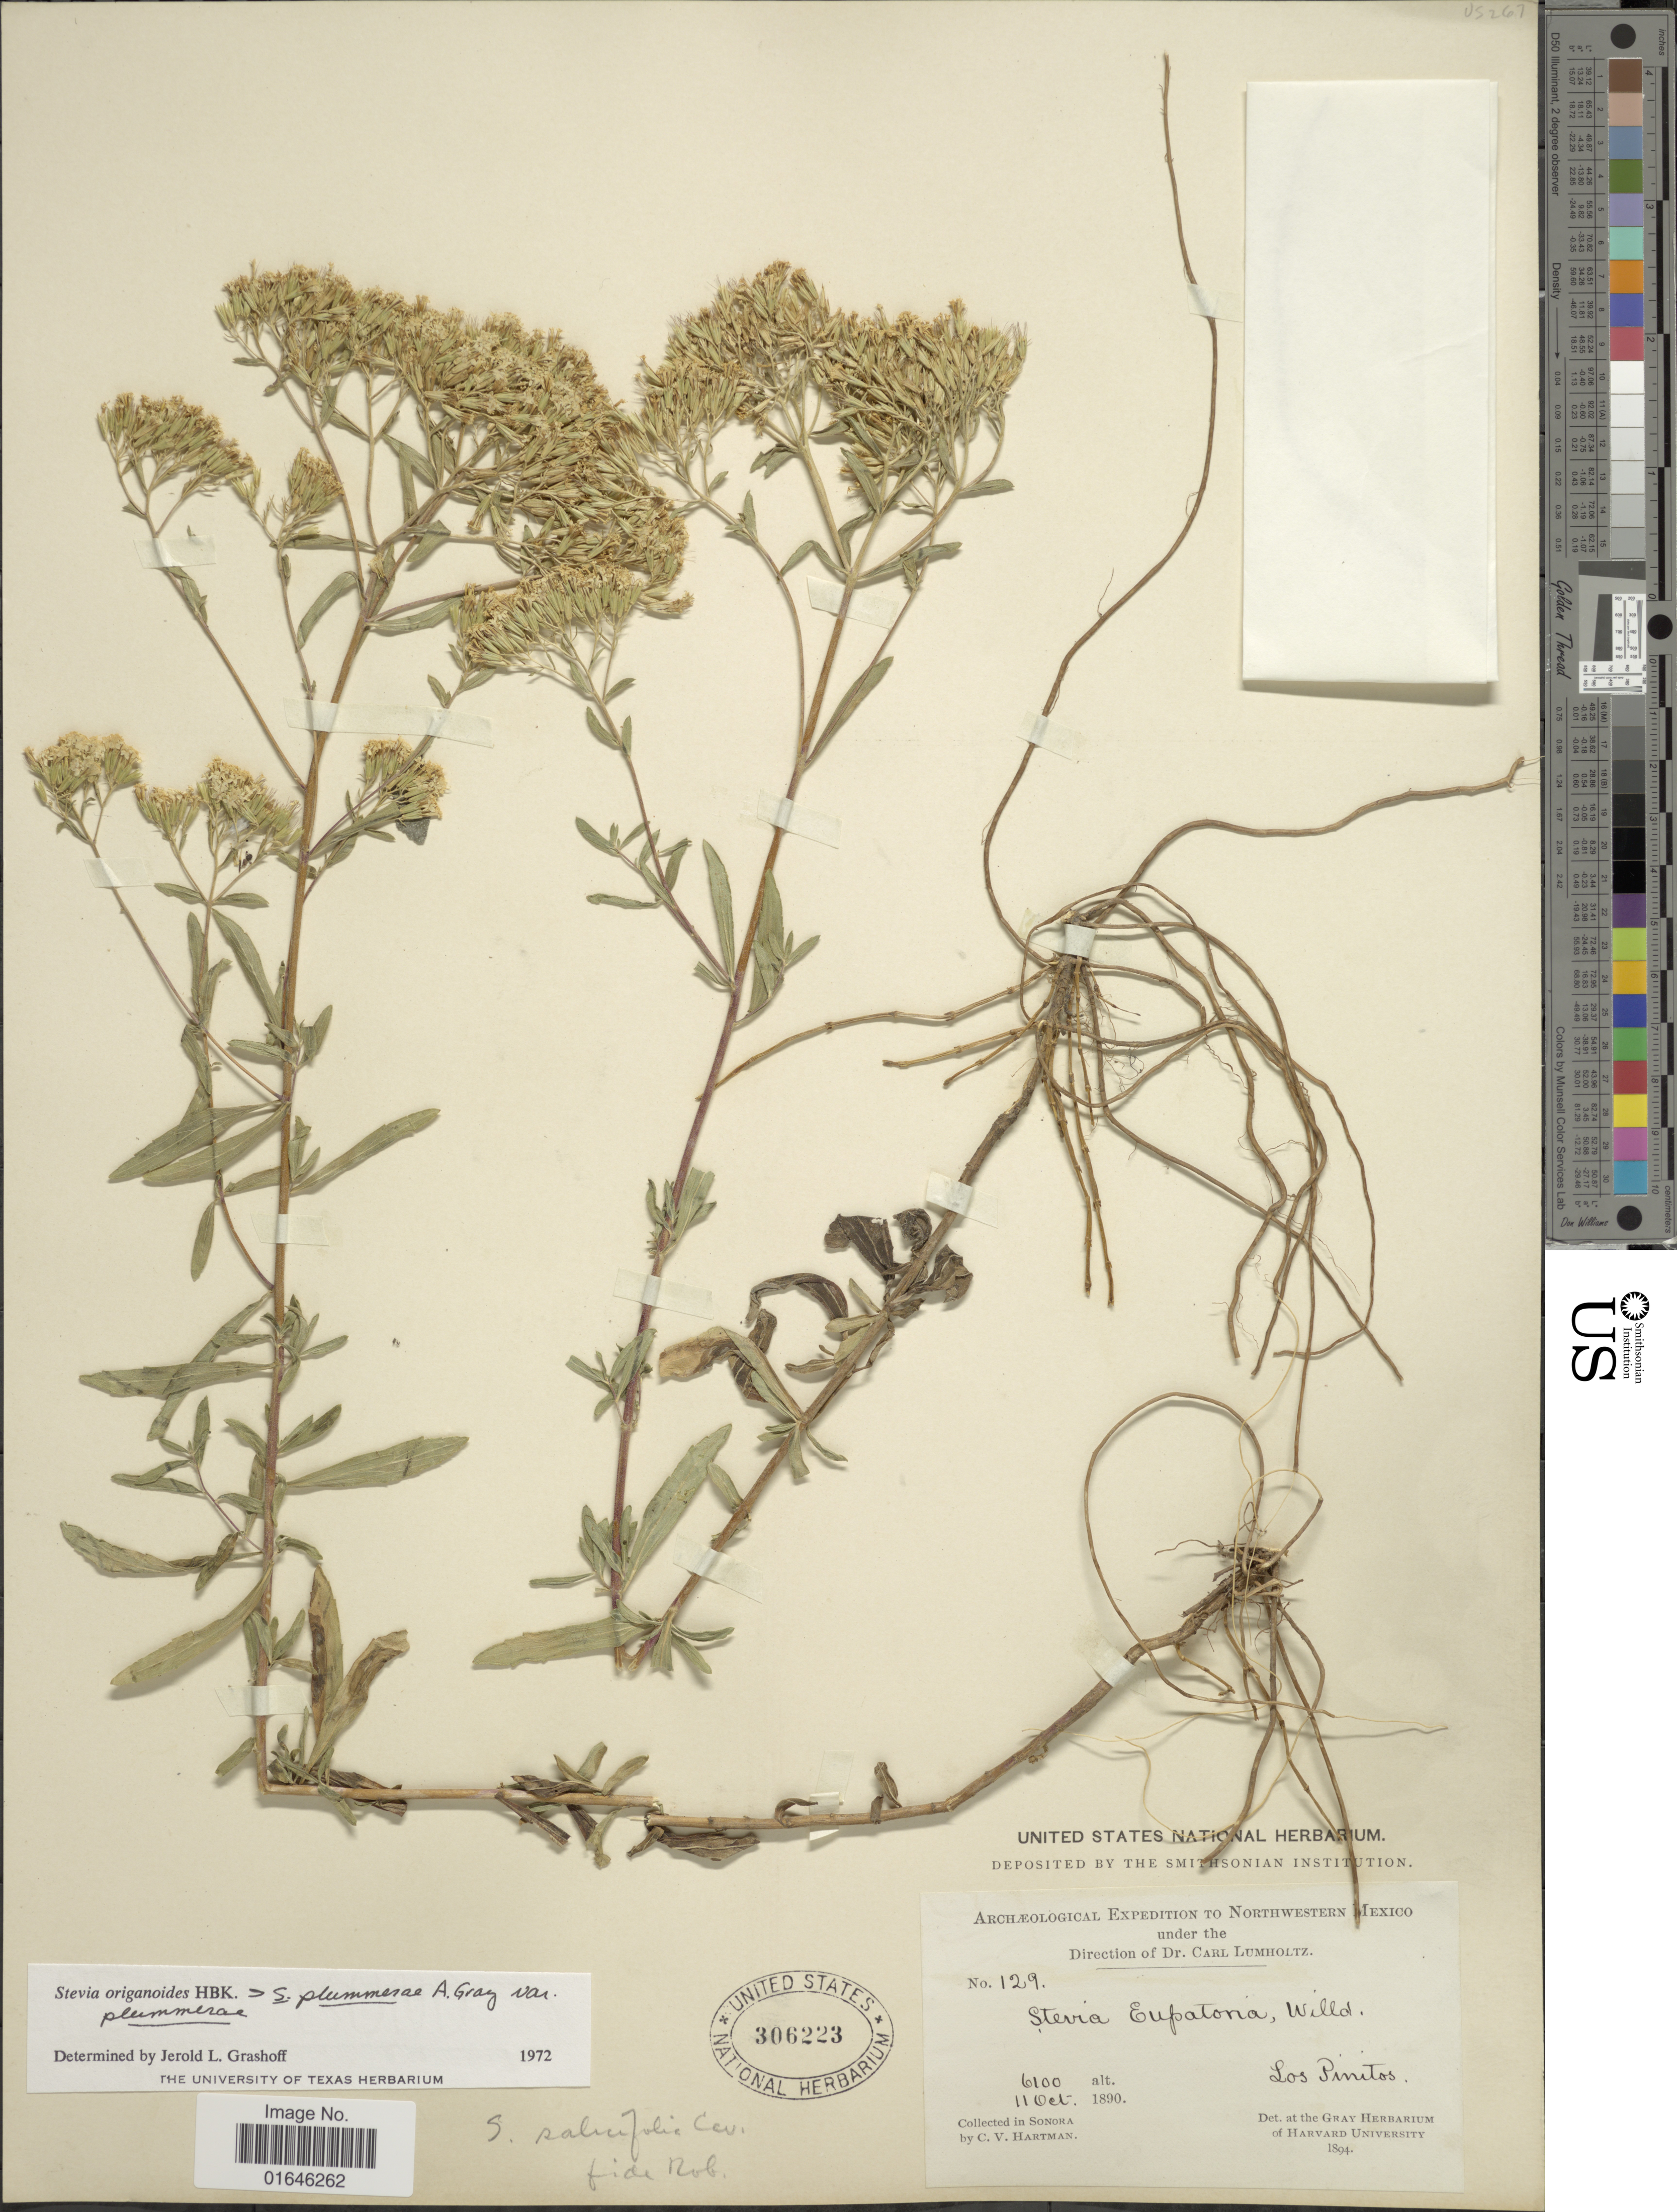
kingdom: Plantae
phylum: Tracheophyta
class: Magnoliopsida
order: Asterales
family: Asteraceae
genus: Stevia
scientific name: Stevia plummerae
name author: A. Gray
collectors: C. V. Hartman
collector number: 129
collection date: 1890-10-11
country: Mexico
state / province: Sonora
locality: Northwestern Mexico, Los Pinitos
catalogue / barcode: US 306223